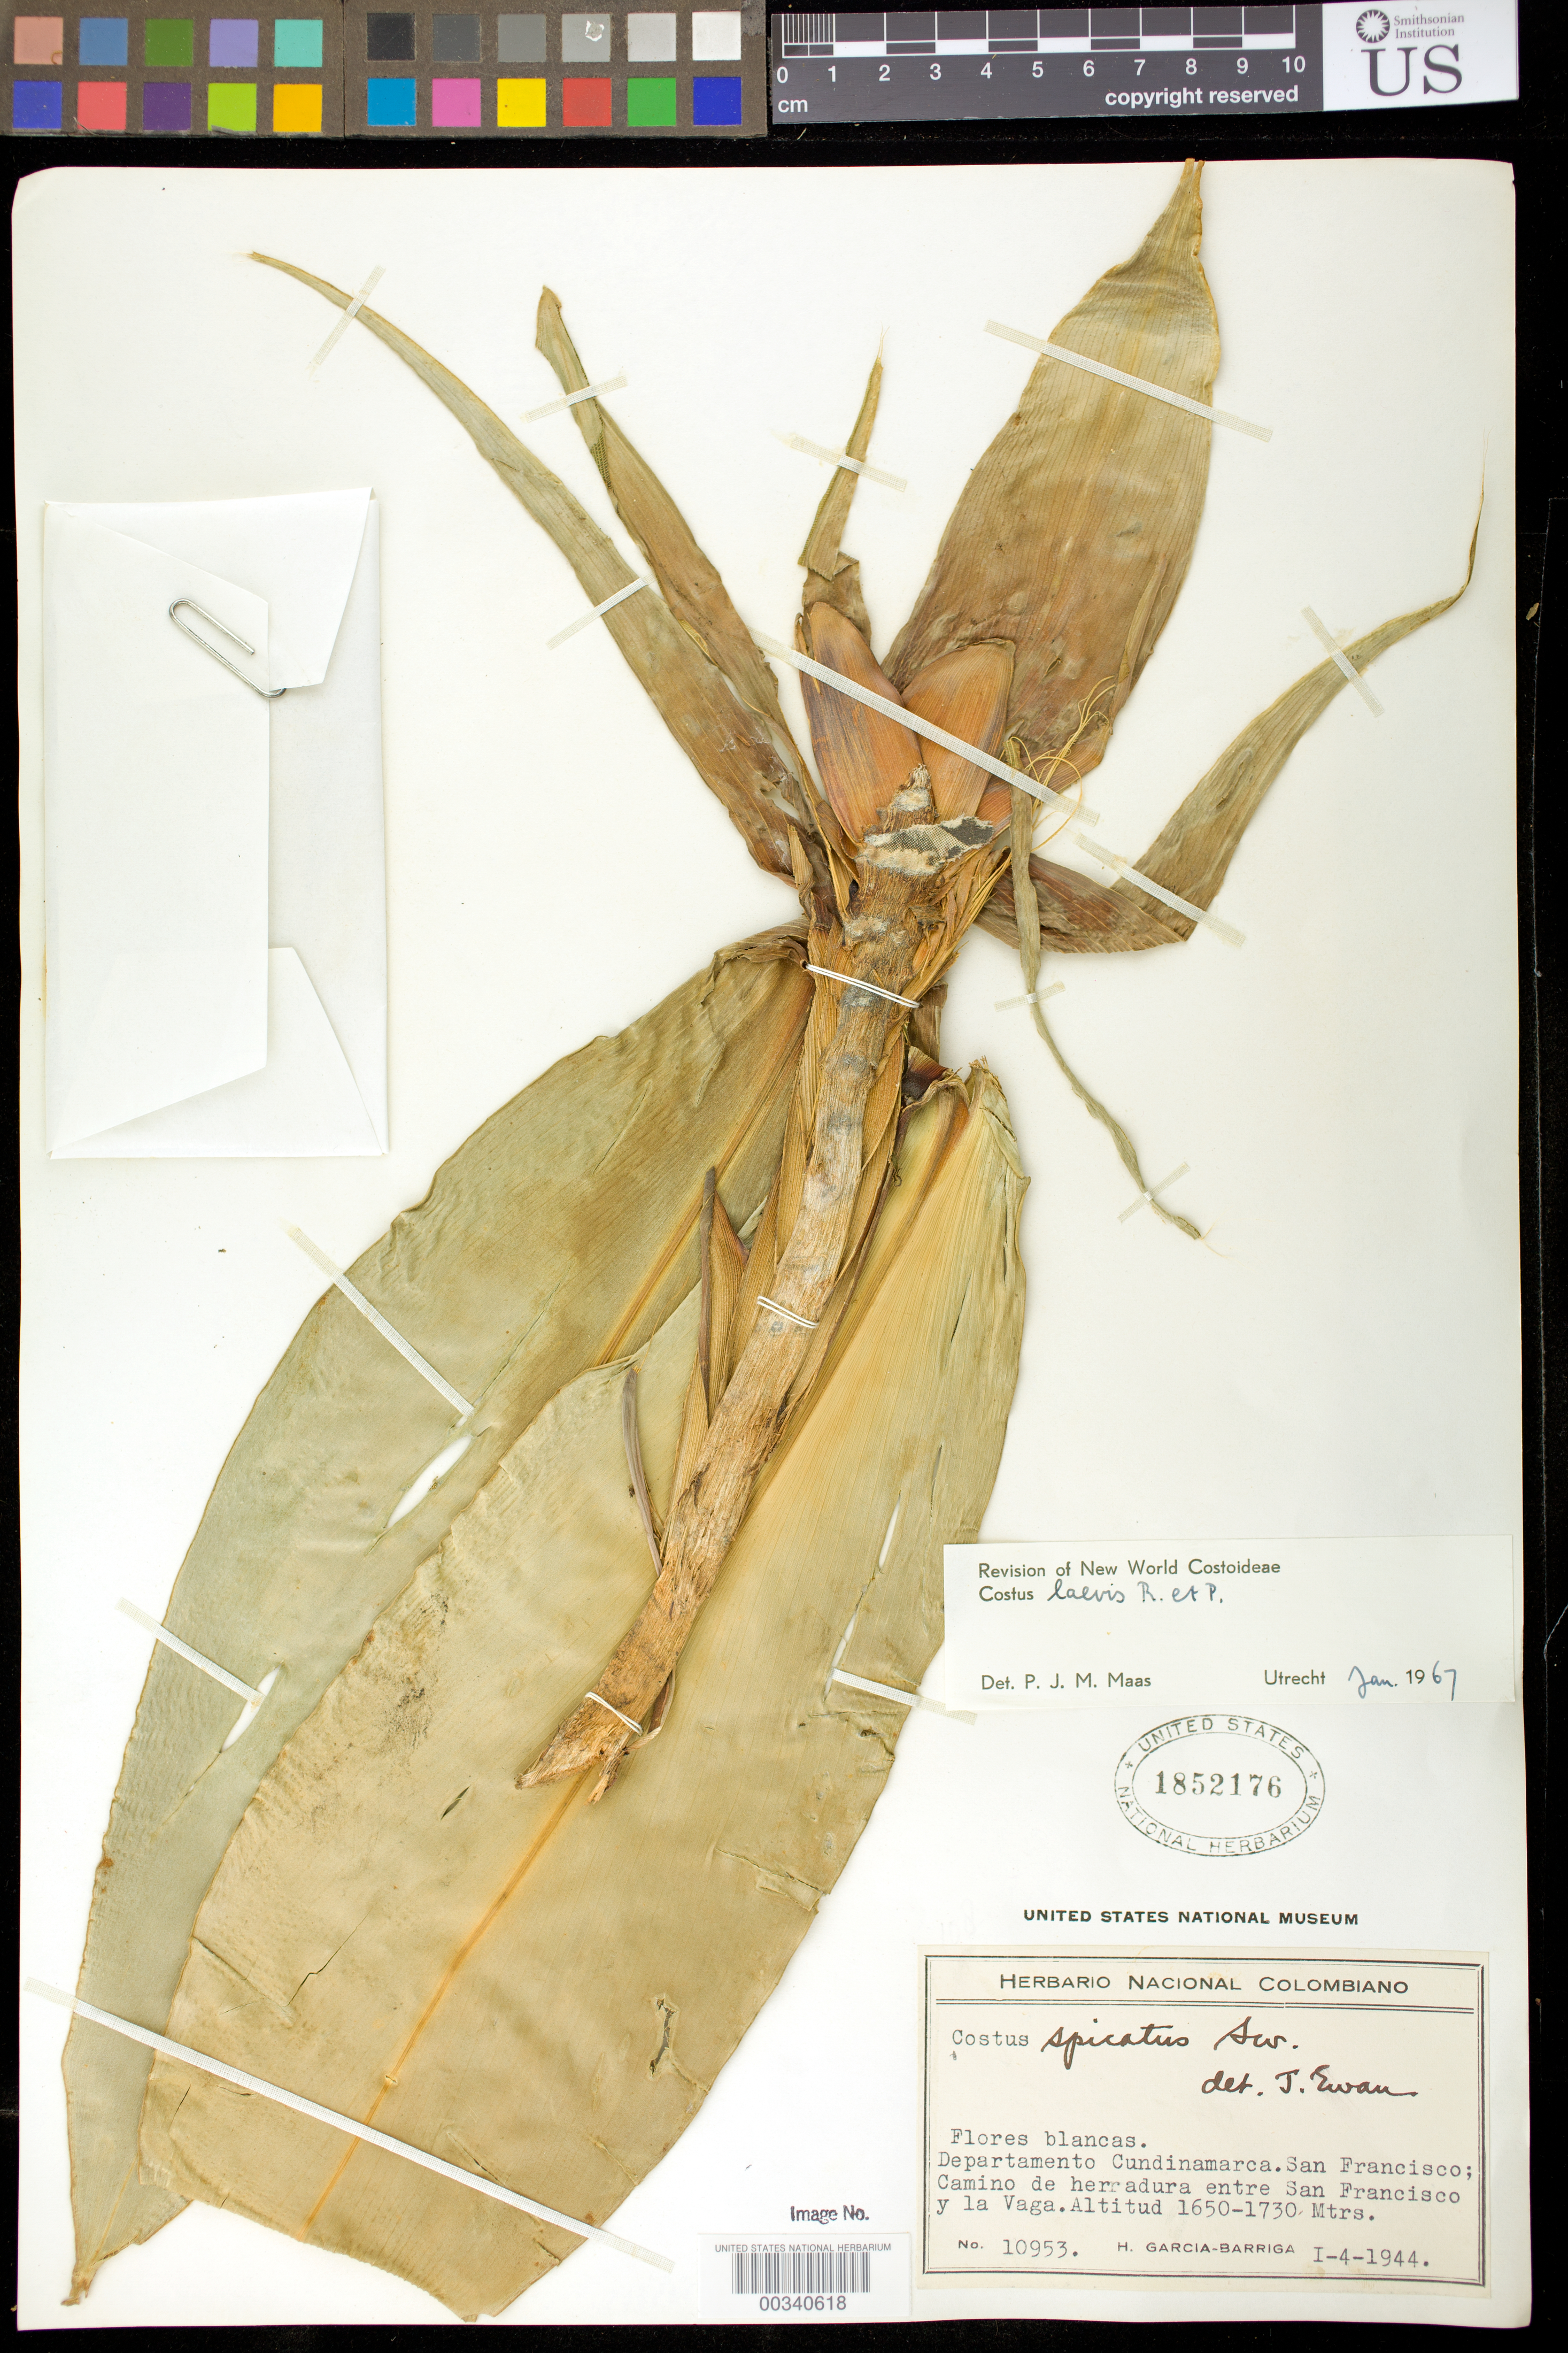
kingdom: Plantae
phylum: Tracheophyta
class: Liliopsida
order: Zingiberales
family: Costaceae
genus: Costus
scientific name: Costus laevis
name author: Ruiz & Pav.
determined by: Maas, Paul J. M.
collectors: H. García Barriga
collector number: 10953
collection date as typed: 04 Jan 1944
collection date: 1944-01-04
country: Colombia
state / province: Cundinamarca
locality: San Francisco; Camino de Herradura entre San Francisco y la Vega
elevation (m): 1650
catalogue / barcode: US 1852176